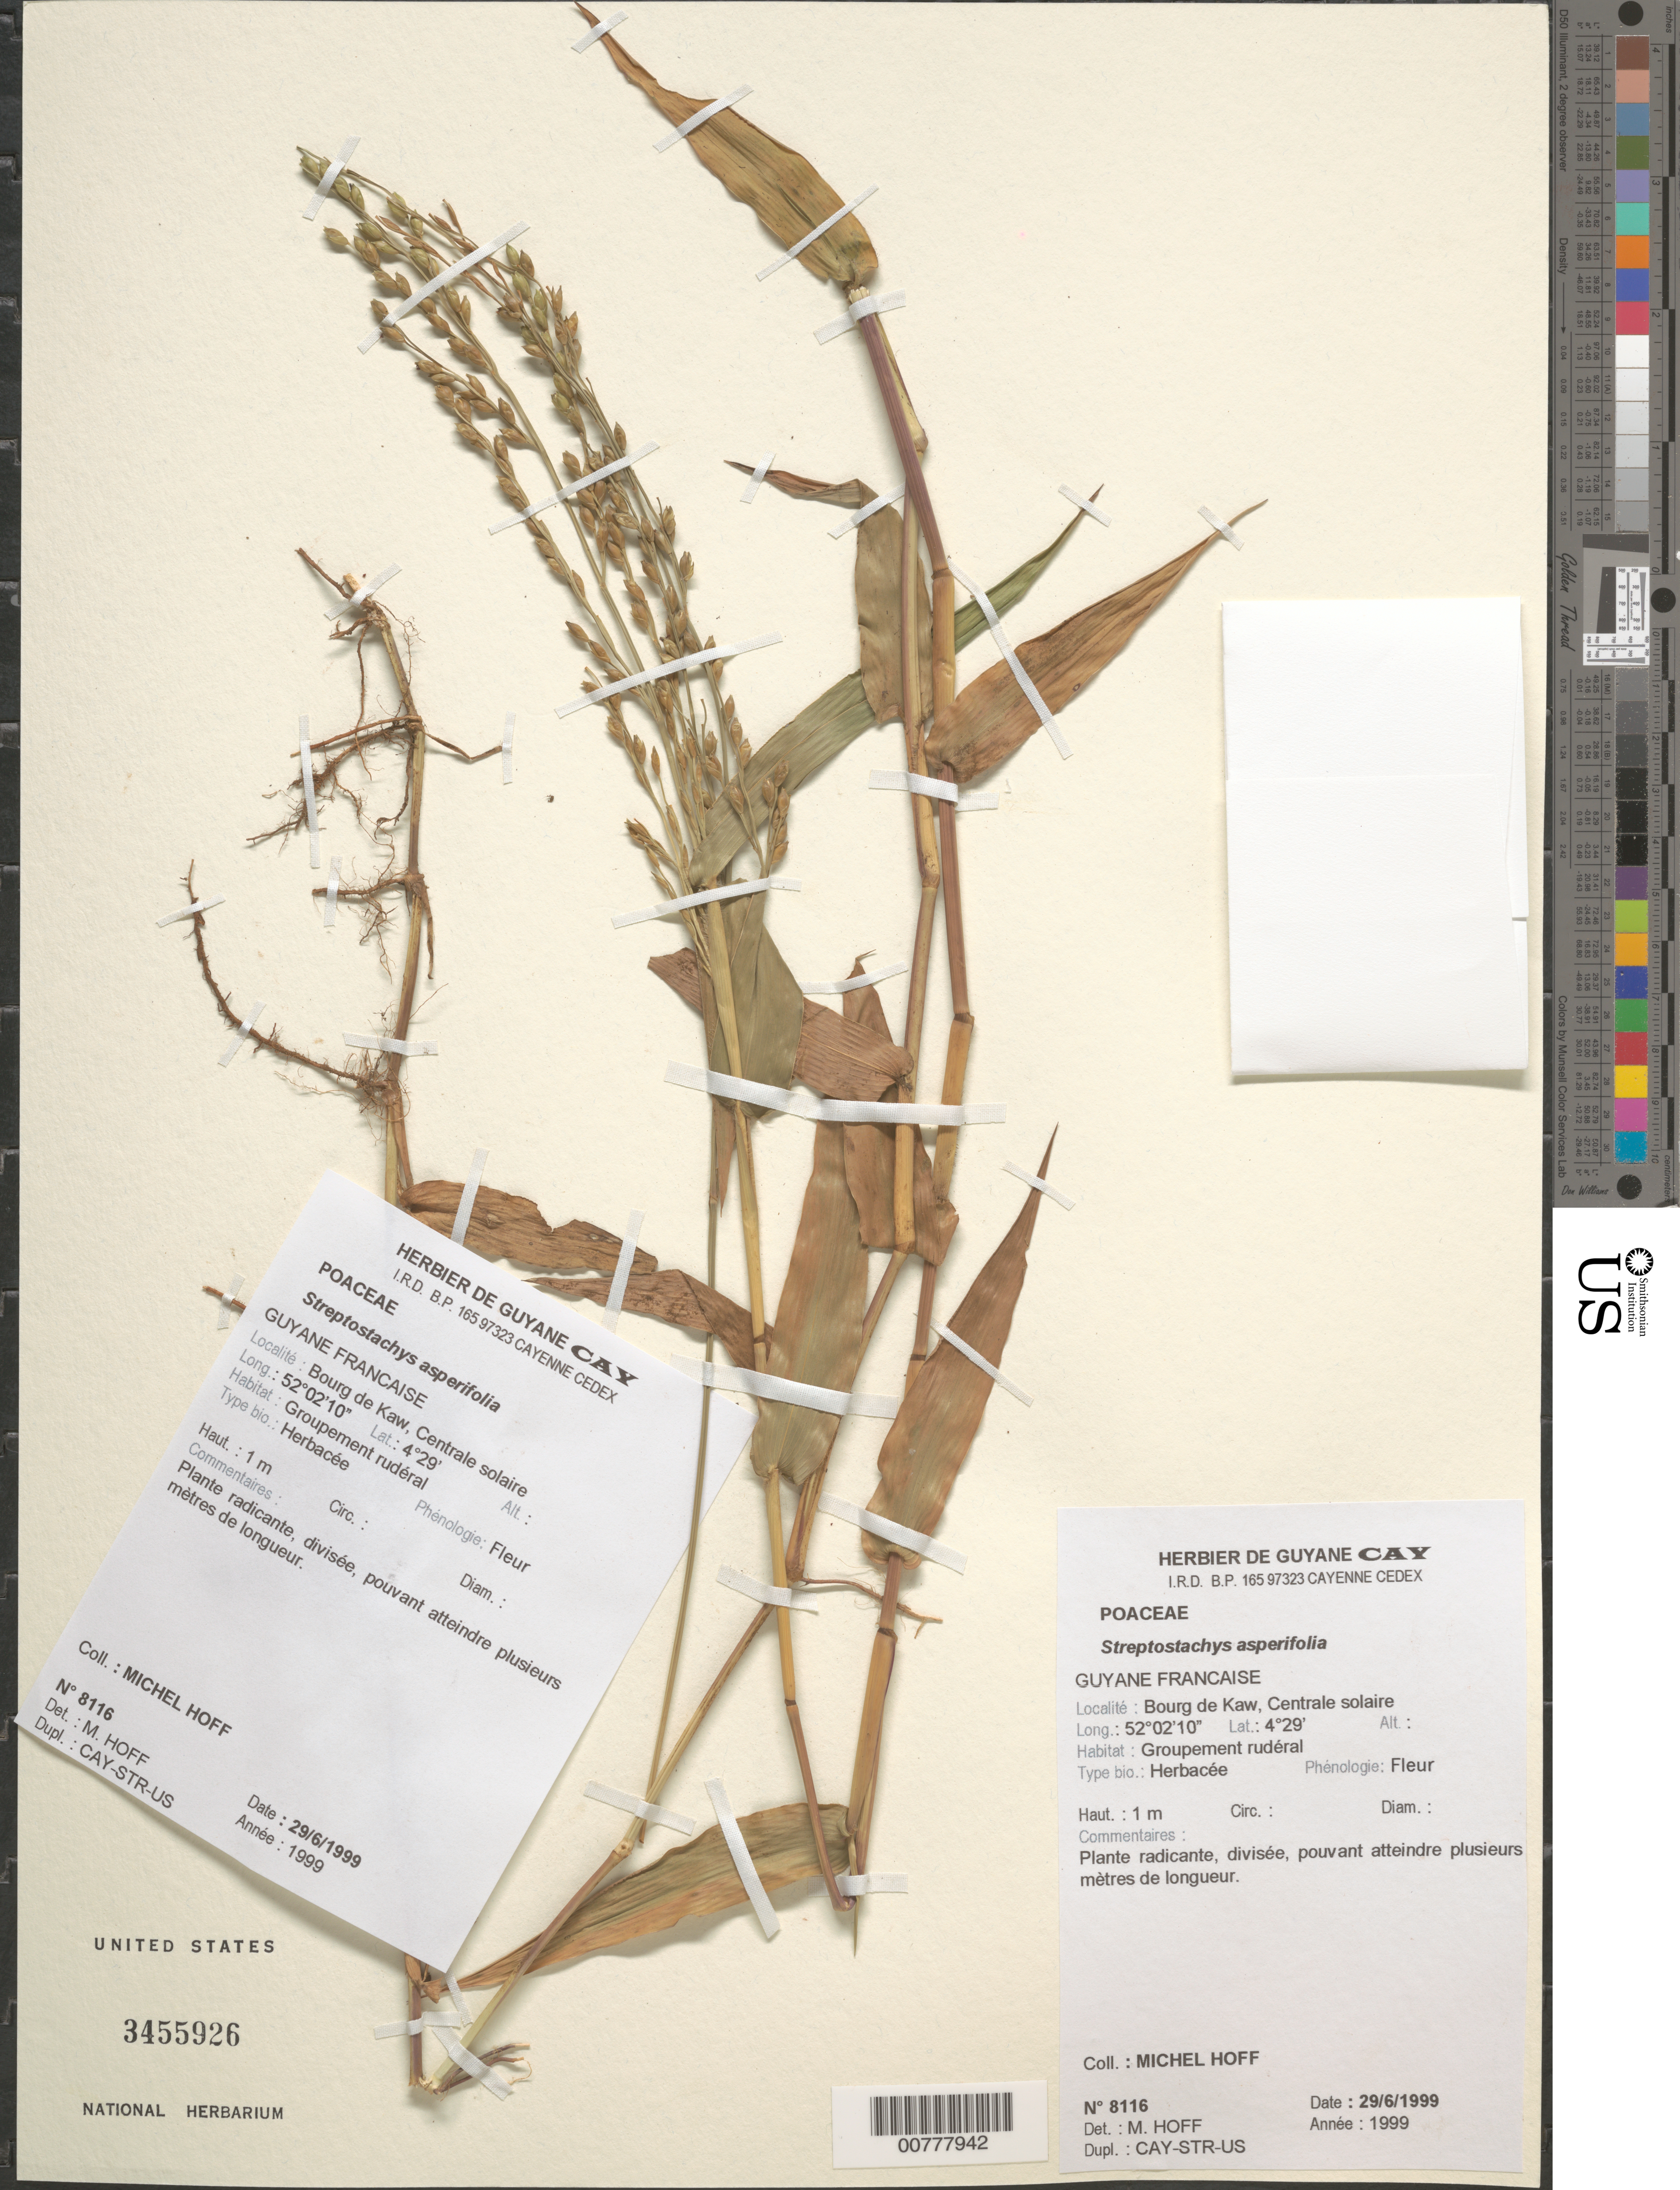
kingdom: Plantae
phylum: Tracheophyta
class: Liliopsida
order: Poales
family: Poaceae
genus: Streptostachys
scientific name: Streptostachys asperifolia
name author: Desv.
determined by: Hoff, M.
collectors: M. Hoff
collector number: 8116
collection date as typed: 29-Jun-99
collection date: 1999-06-29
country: French Guiana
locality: Bourg de Kaw, centrale solaire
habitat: Groupement rudéral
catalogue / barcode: US 3455926